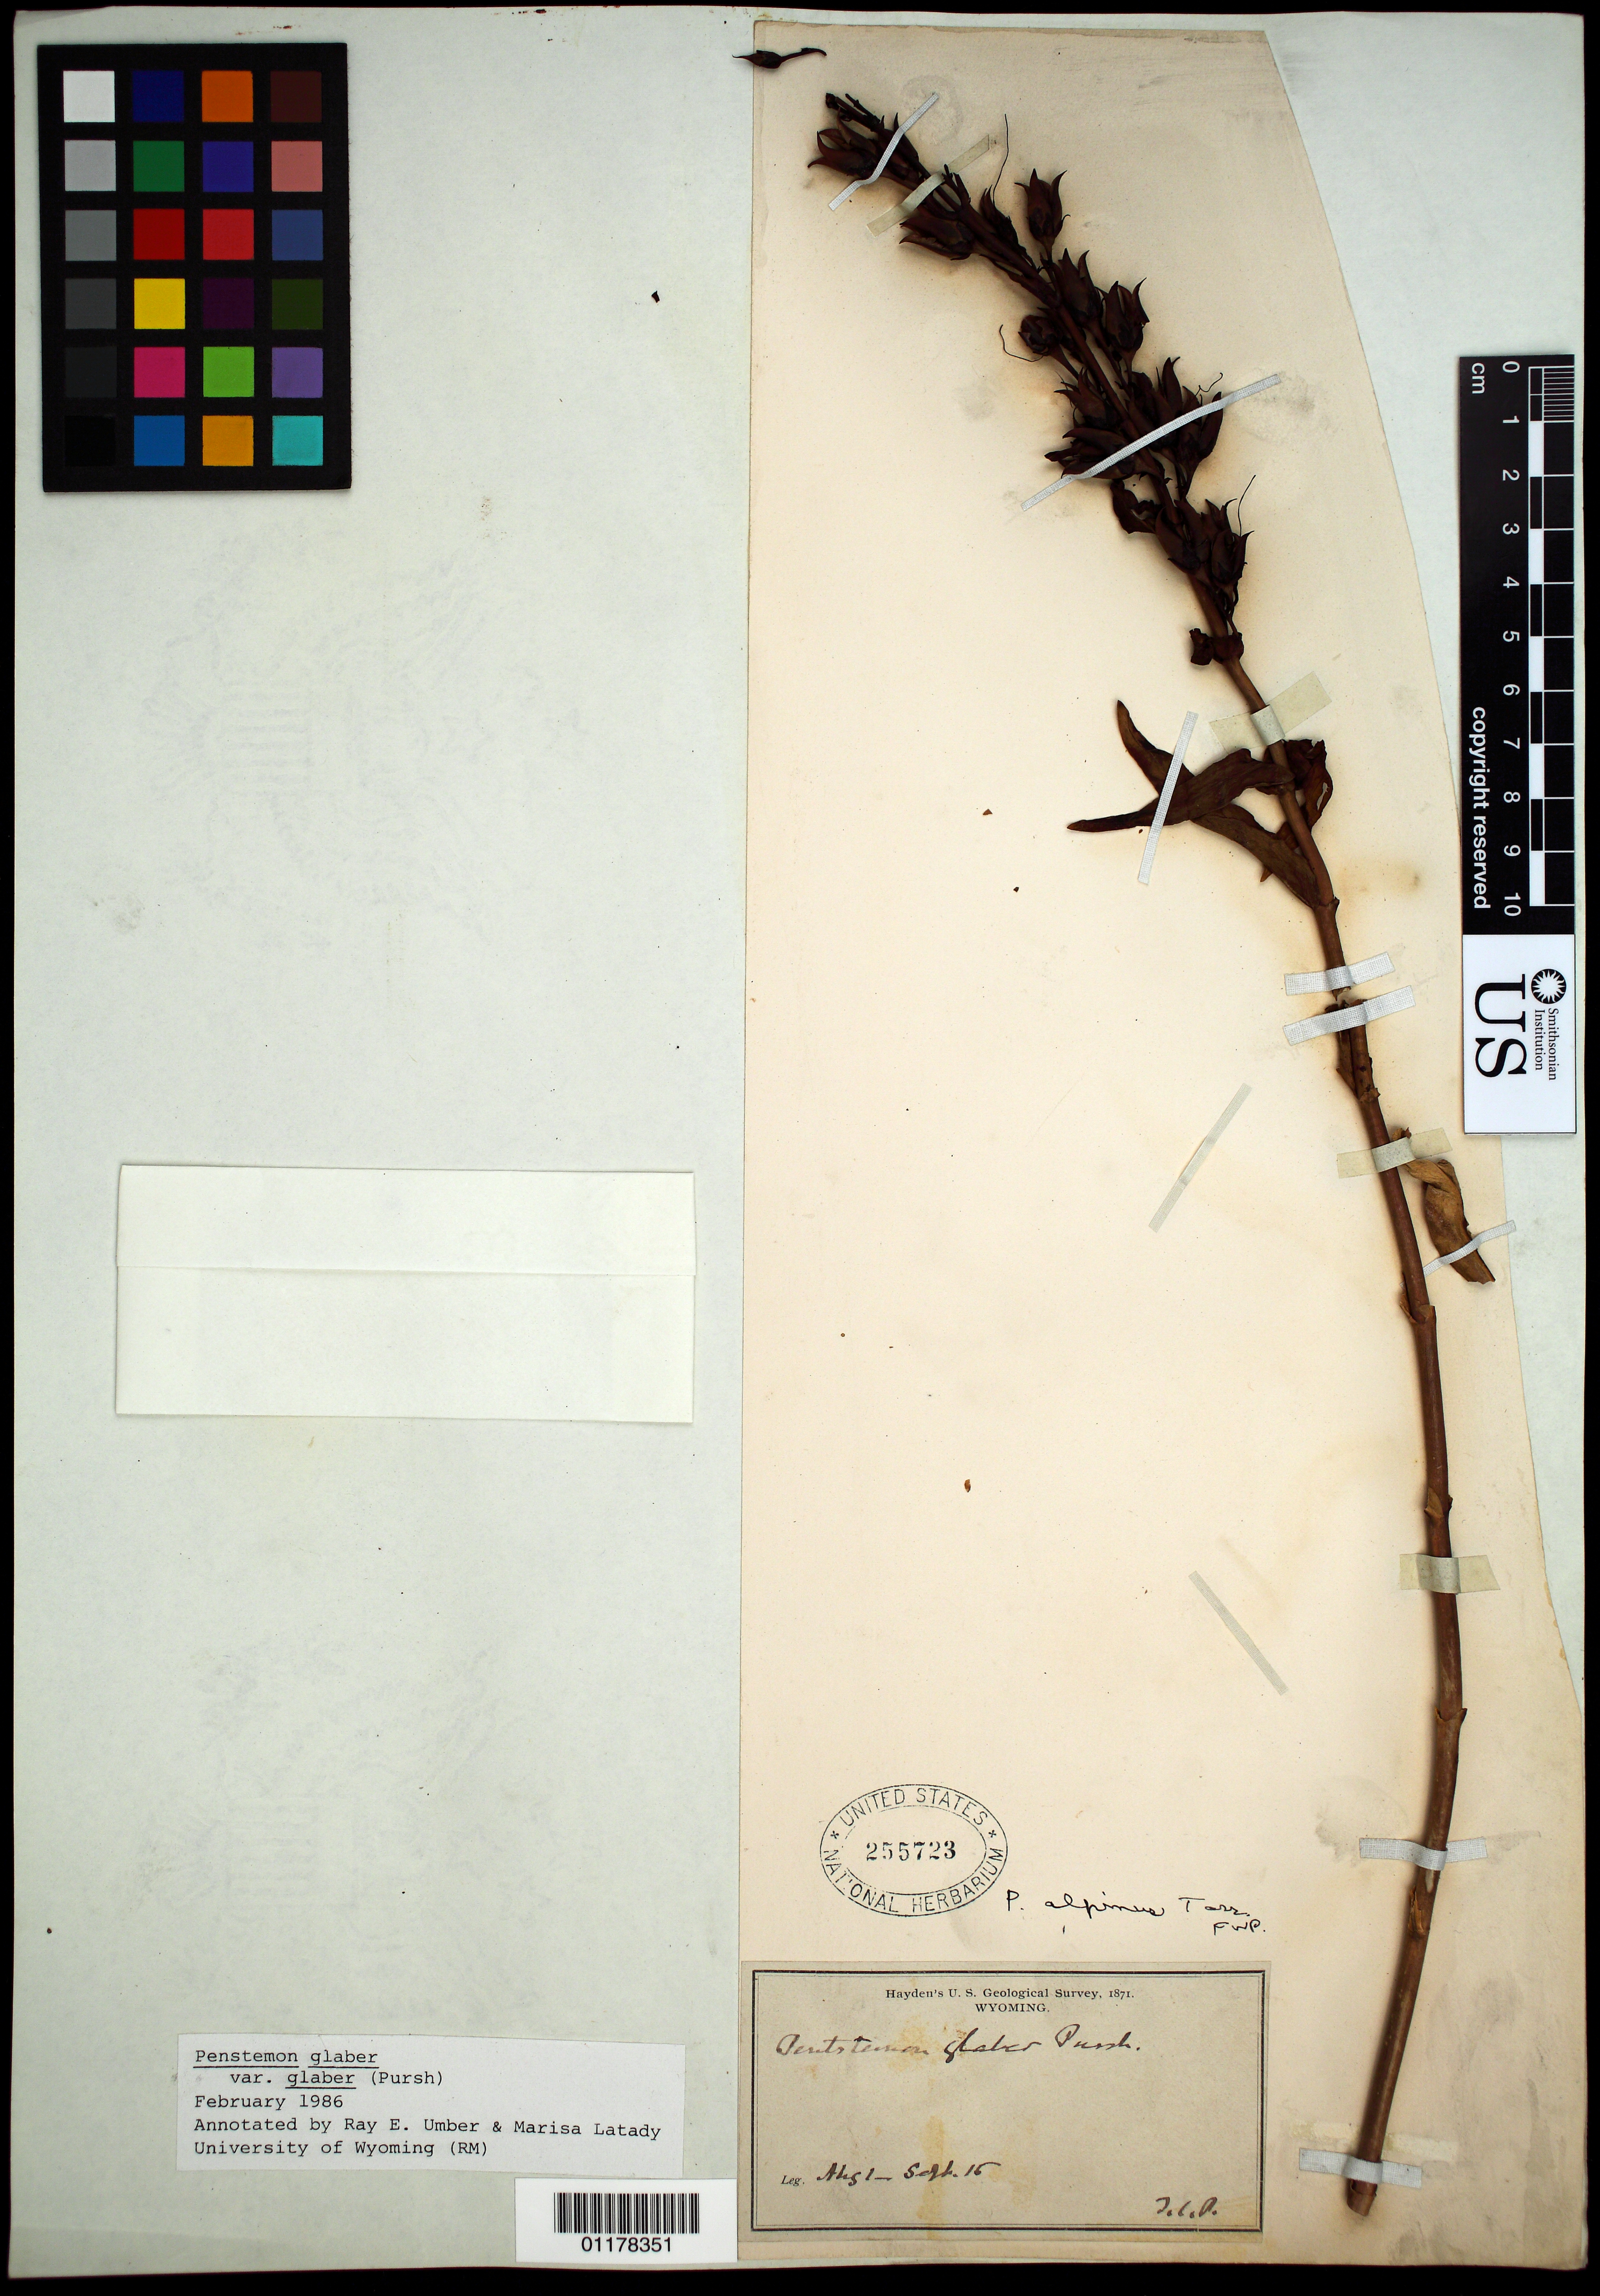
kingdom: Plantae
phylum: Tracheophyta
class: Magnoliopsida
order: Lamiales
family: Plantaginaceae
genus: Penstemon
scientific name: Penstemon glaber var. glaber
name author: Pursch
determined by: Umber, R. E.; Latady, Marisa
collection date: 1871-08-01/1871-09-15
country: United States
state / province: Wyoming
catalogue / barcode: US 255723